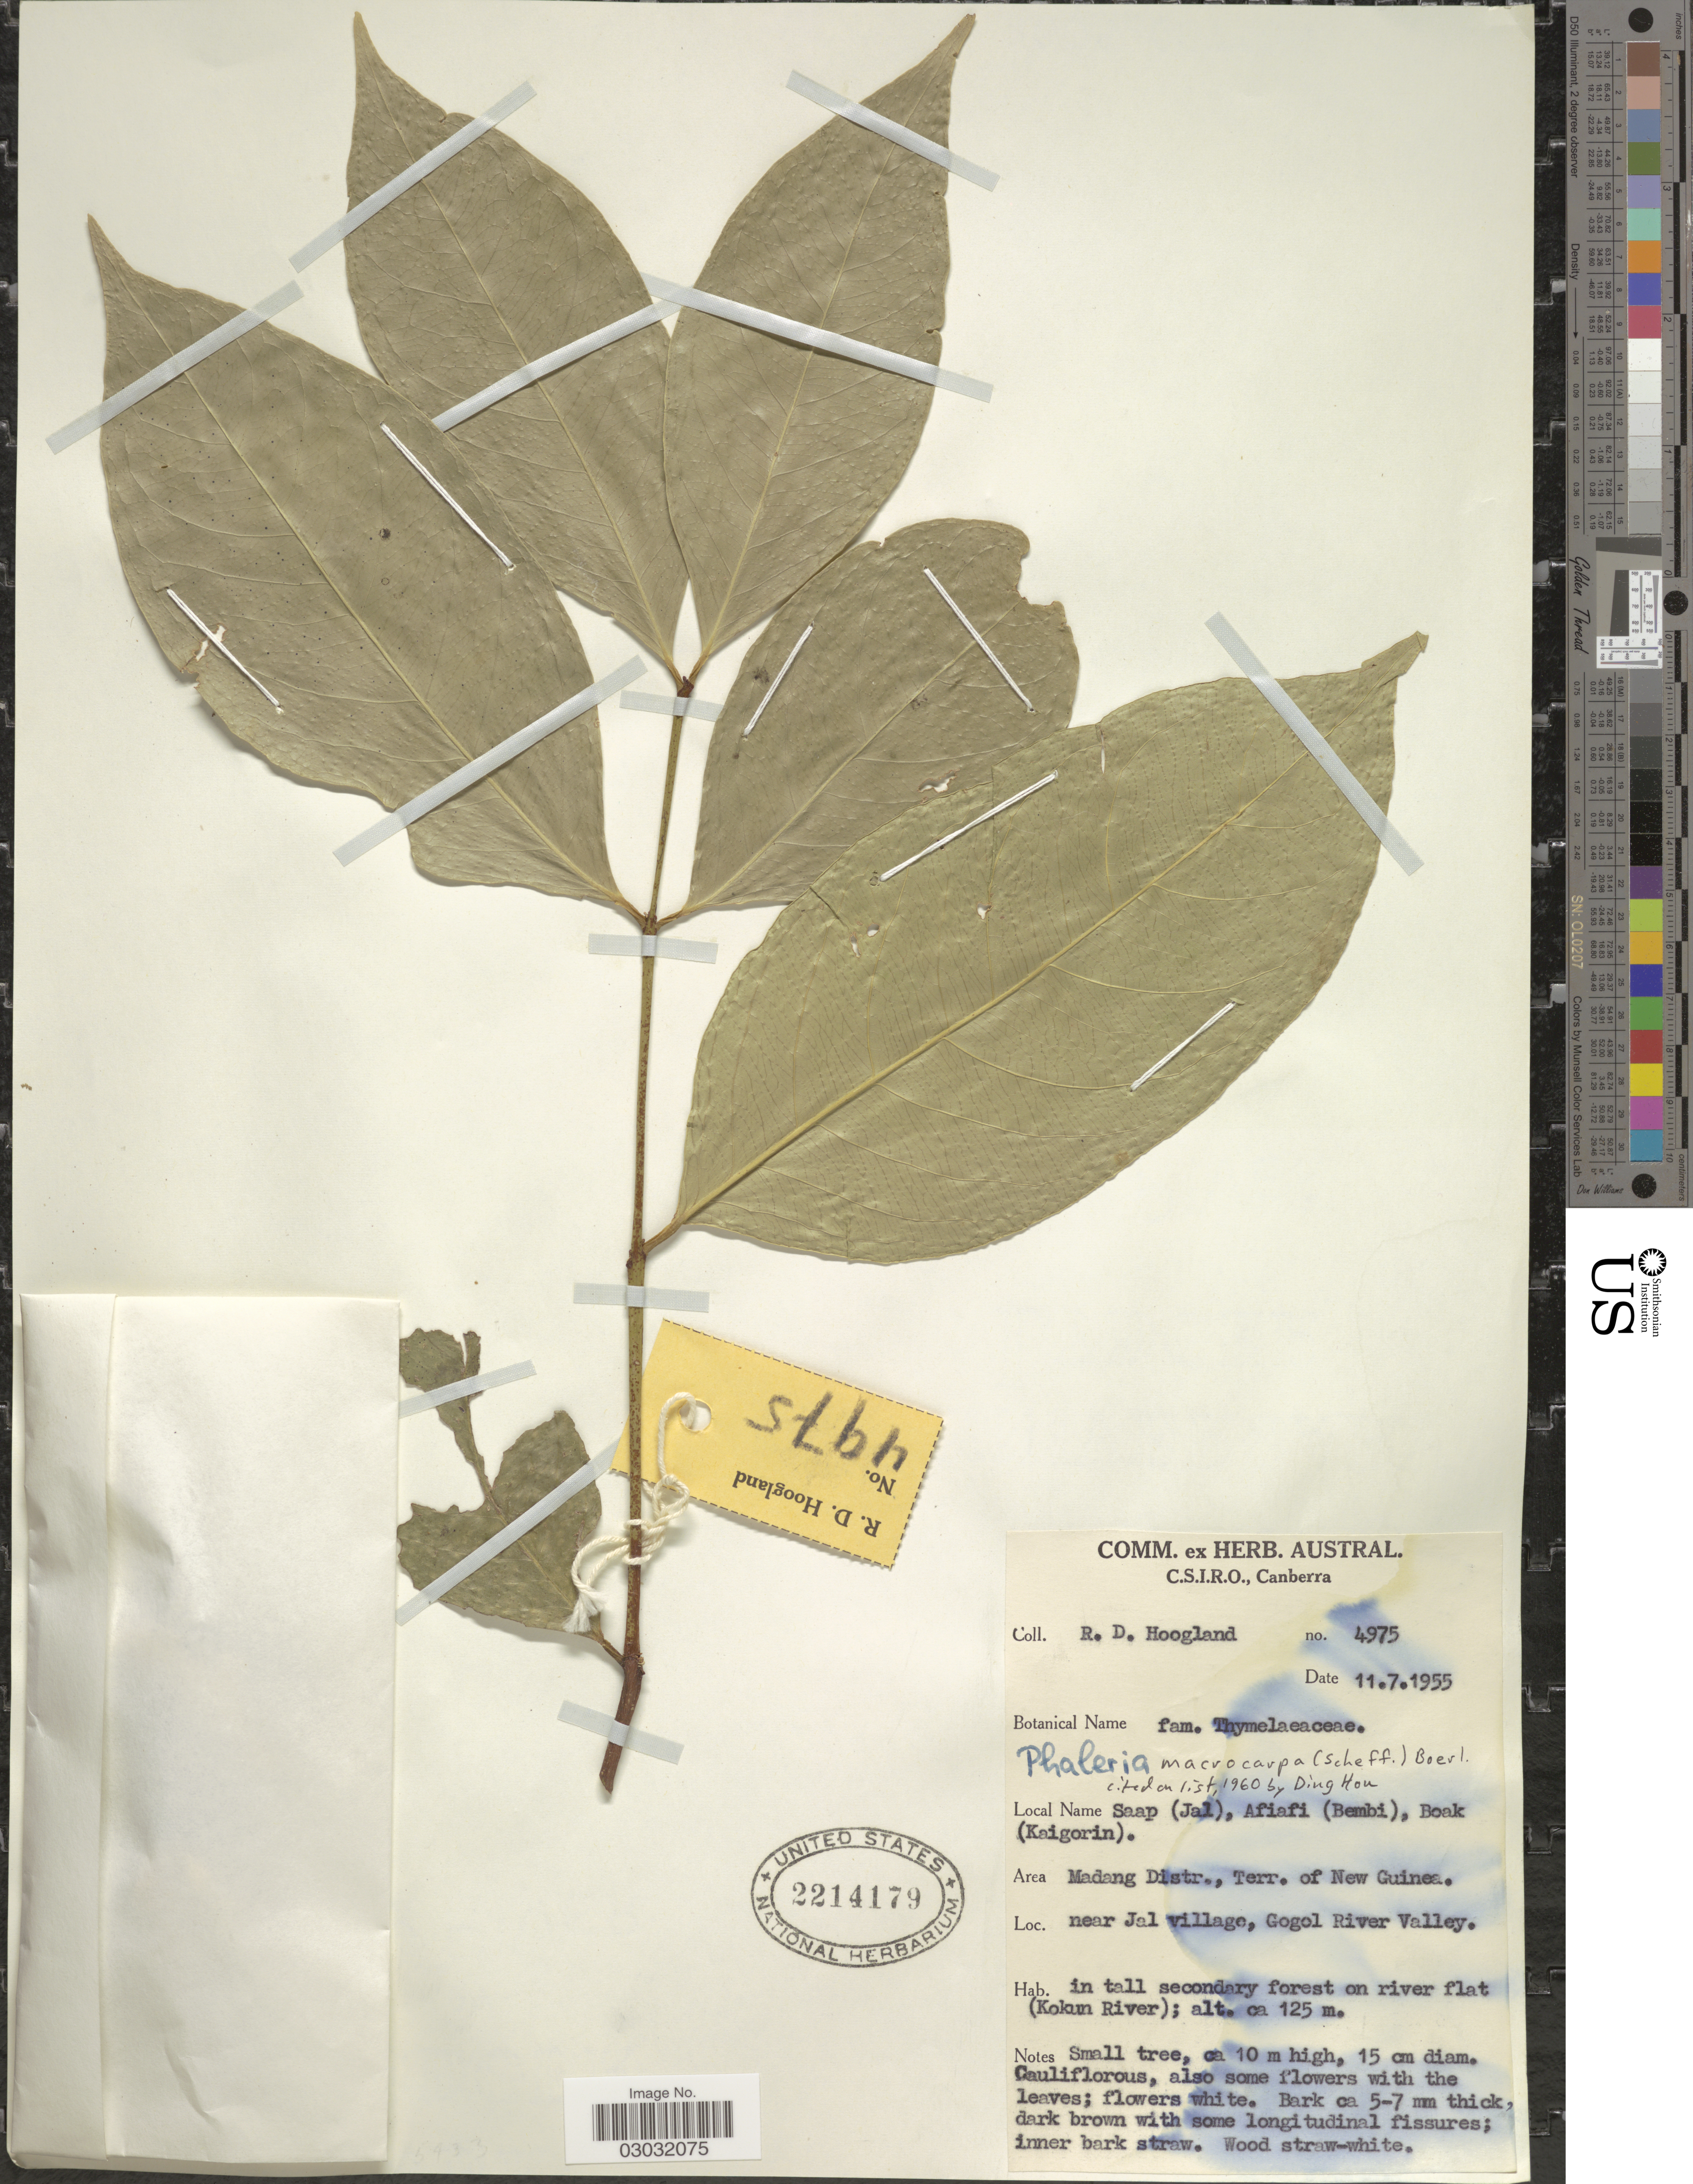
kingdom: Plantae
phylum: Tracheophyta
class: Magnoliopsida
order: Malvales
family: Thymelaeaceae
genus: Phaleria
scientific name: Phaleria macrocarpa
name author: (Scheff.) Boerl.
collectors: R. D. Hoogland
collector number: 4975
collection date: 1955-07-11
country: Papua New Guinea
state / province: Madang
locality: Madang Distr., Terr. of New Guinea, near Jal village, Gogol River Valley (Kokun River).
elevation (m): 125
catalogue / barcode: US 2214179